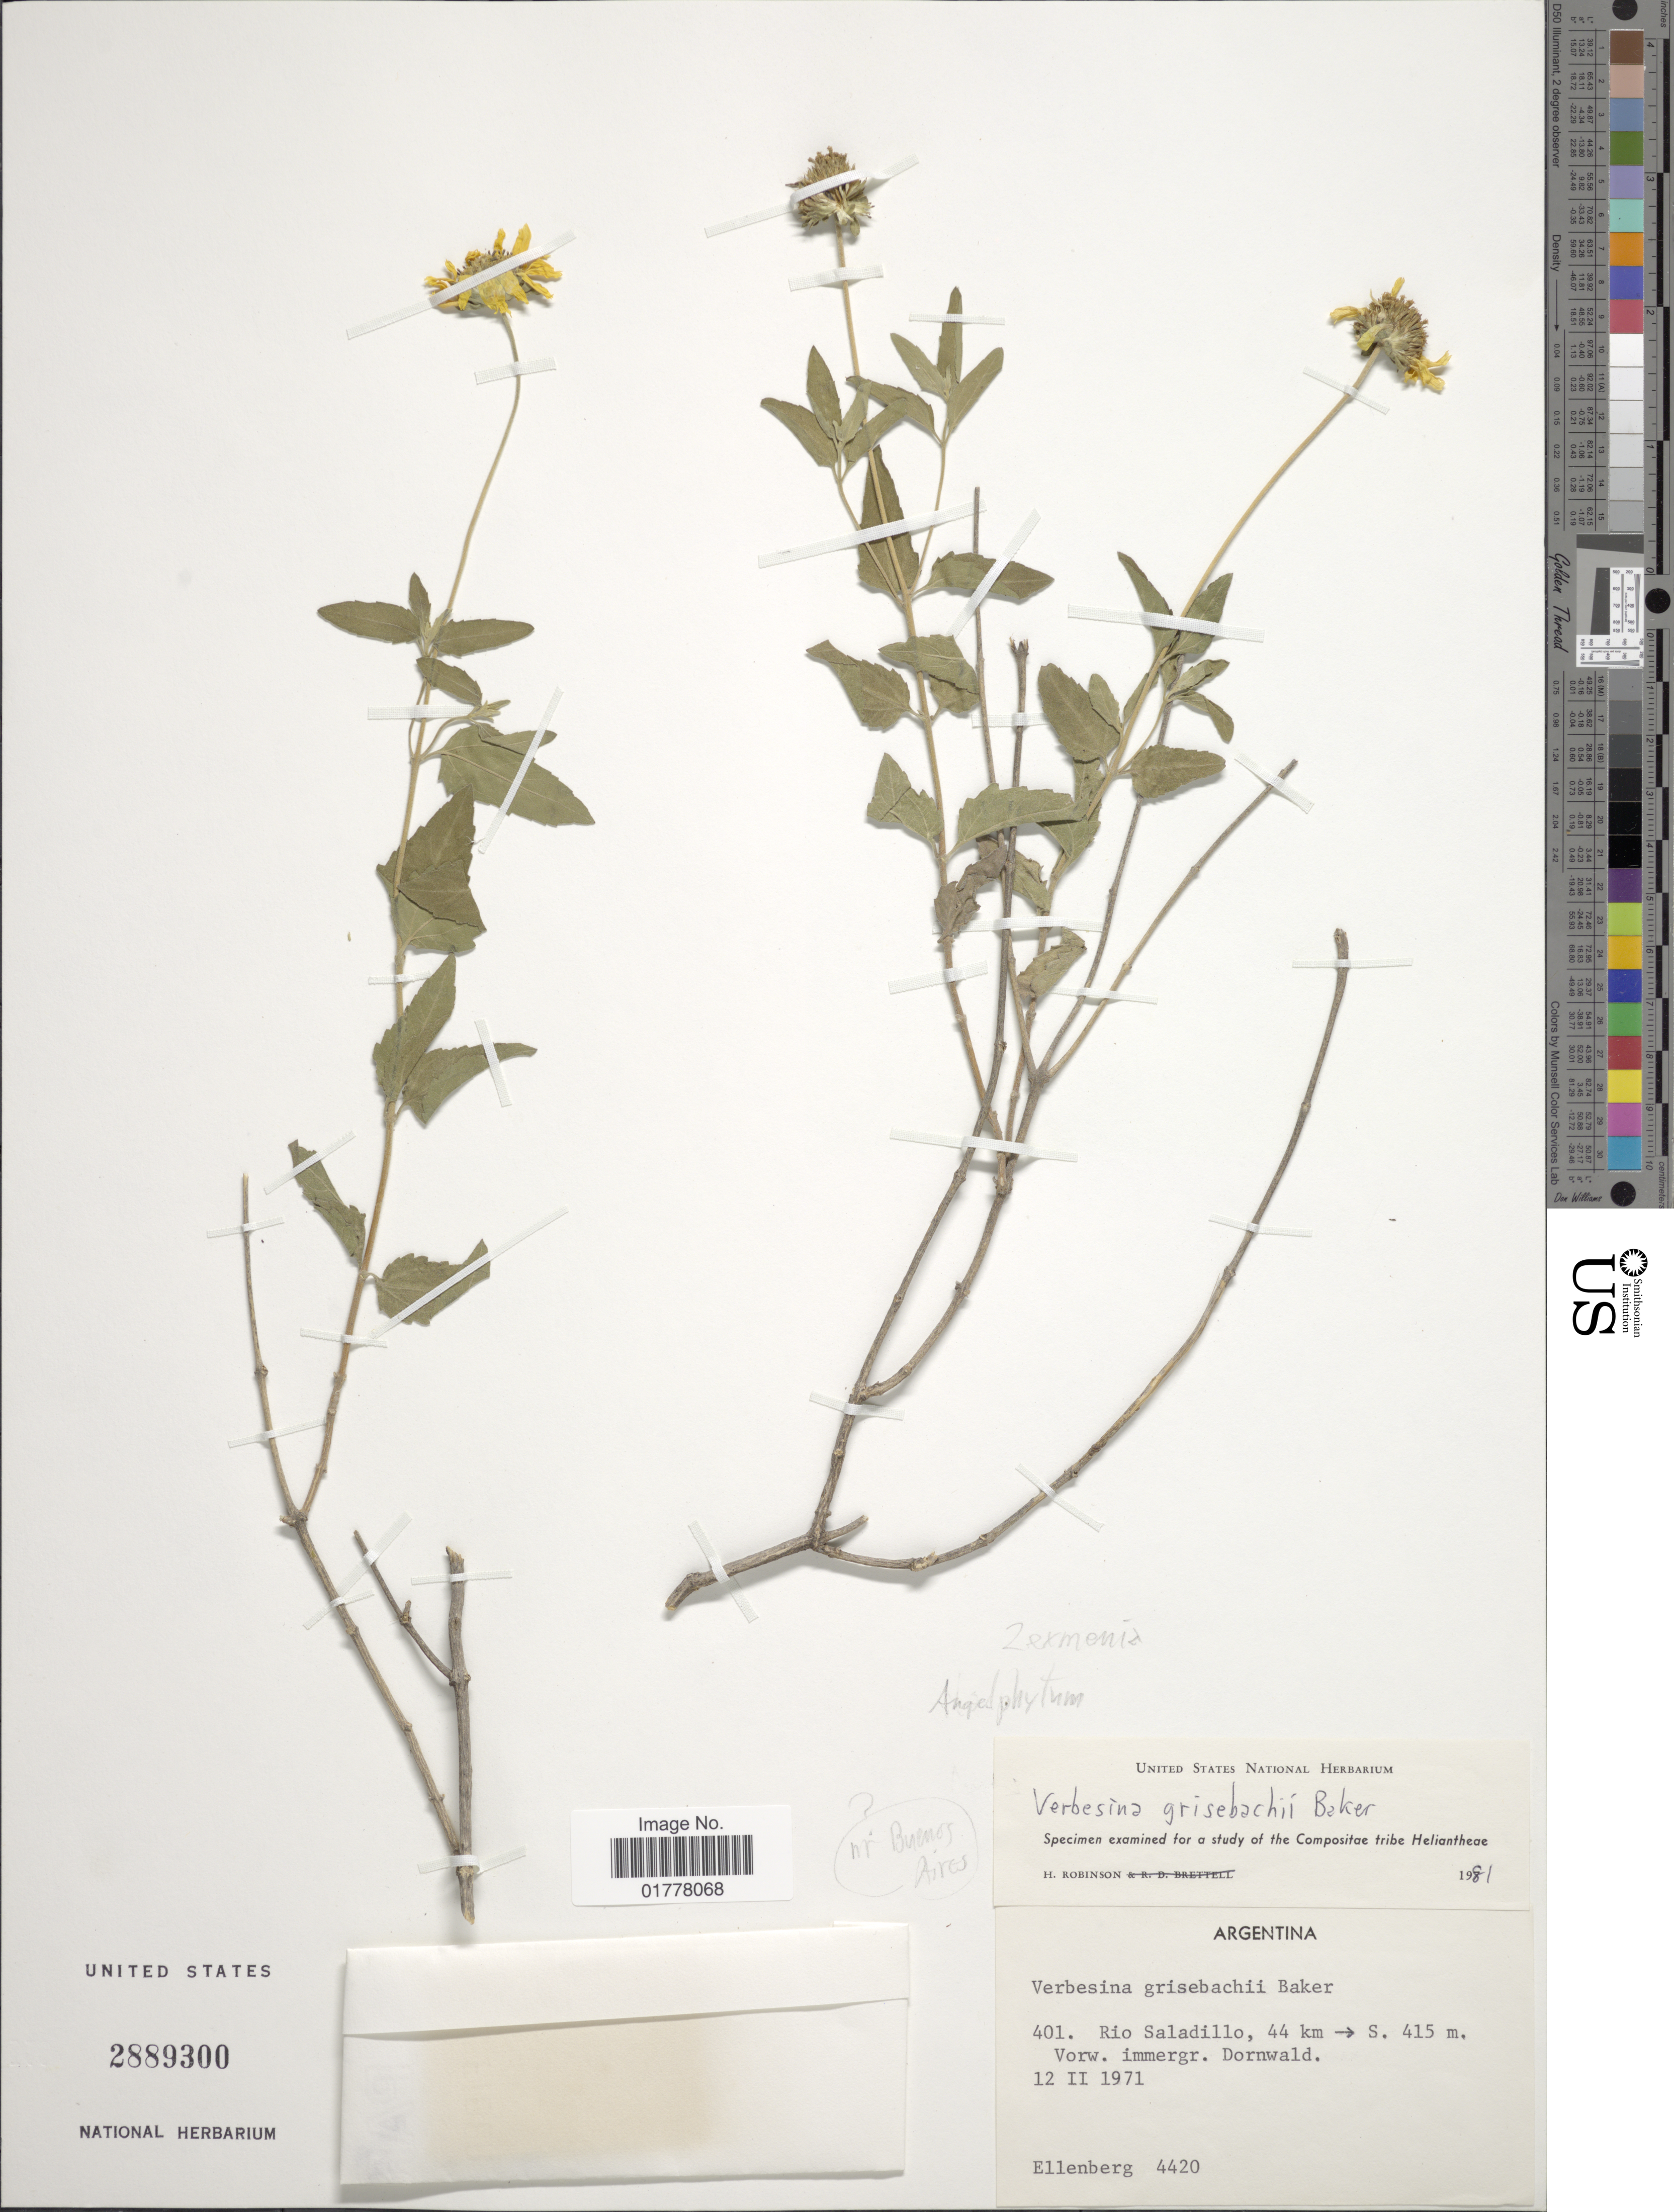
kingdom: Plantae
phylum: Tracheophyta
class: Magnoliopsida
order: Asterales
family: Asteraceae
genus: Angelphytum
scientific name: Angelphytum grisebachii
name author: Baker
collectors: H. Ellenberg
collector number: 4420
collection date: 1971-02-12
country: Argentina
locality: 401. Rio Saladillo, 44 km -> S. 415 m. Vorw. immergr. Dornwald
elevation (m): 415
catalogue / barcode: US 2889300